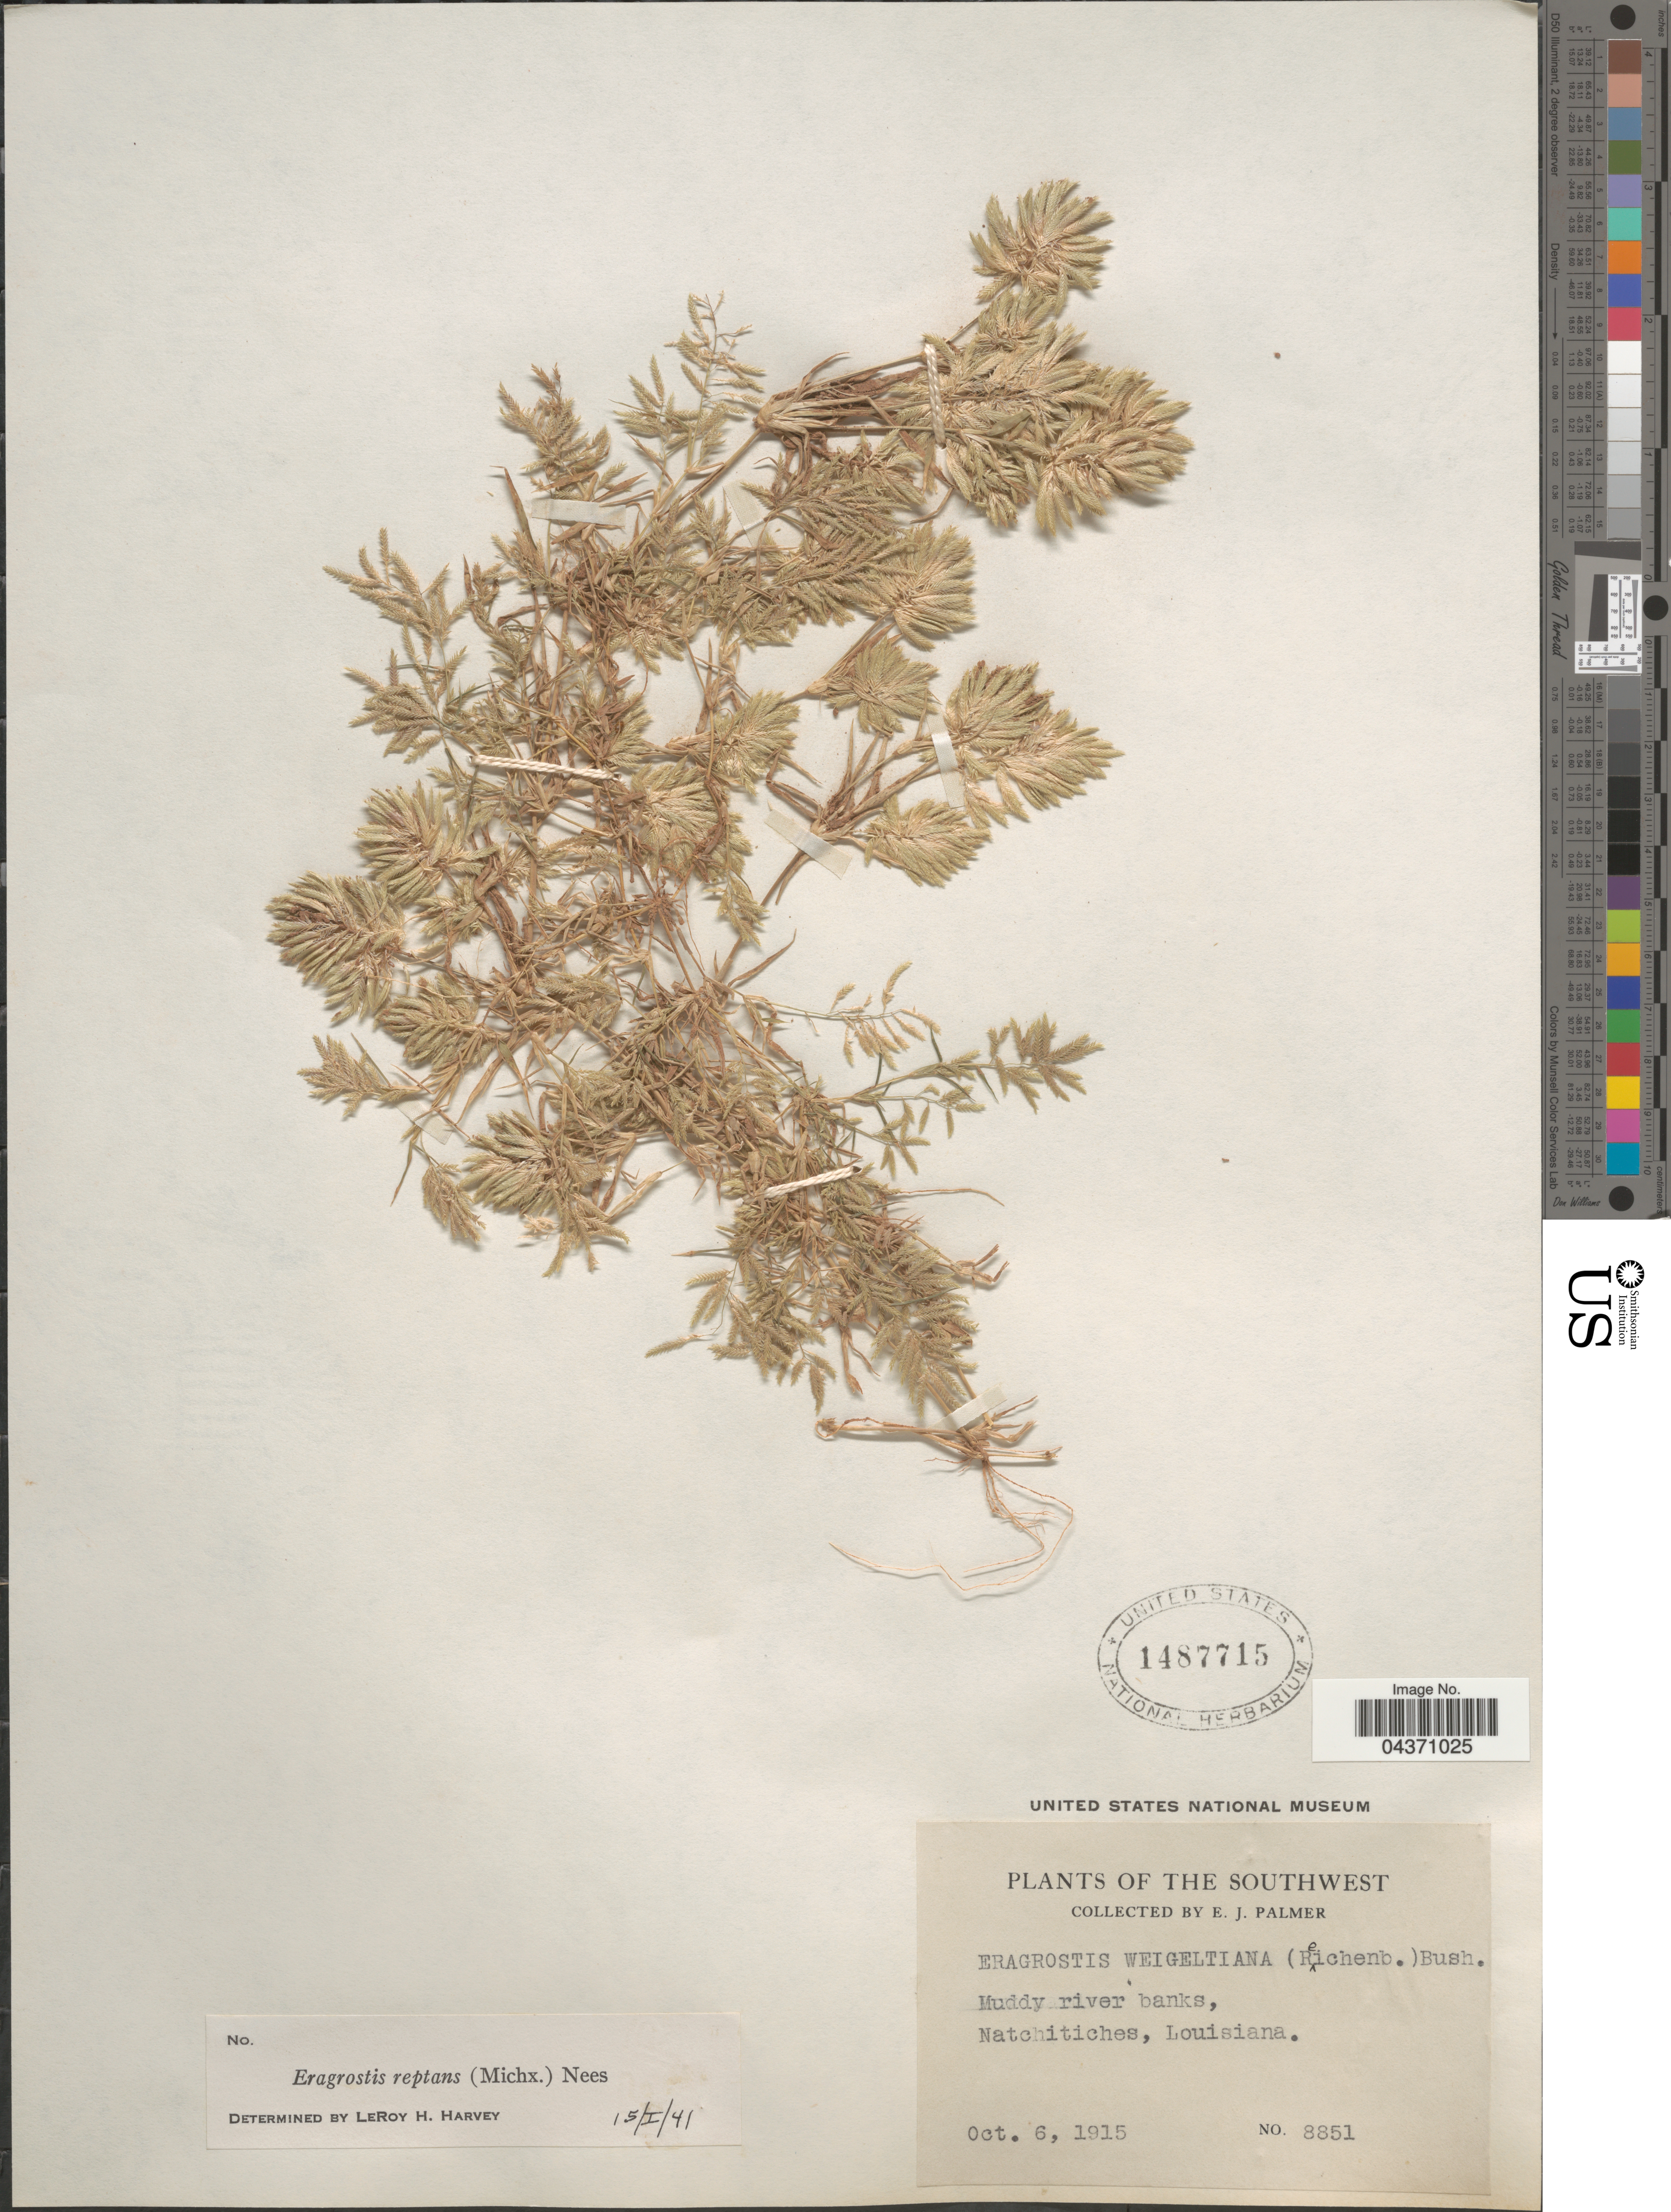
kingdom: Plantae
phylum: Tracheophyta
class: Liliopsida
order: Poales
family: Poaceae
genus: Eragrostis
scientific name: Eragrostis reptans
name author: (Michx.) Nees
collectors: E. J. Palmer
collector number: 8851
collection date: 1915-10-06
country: United States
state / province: Louisiana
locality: Southwest. Muddy river banks, Natchitiches.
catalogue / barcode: US 1487715